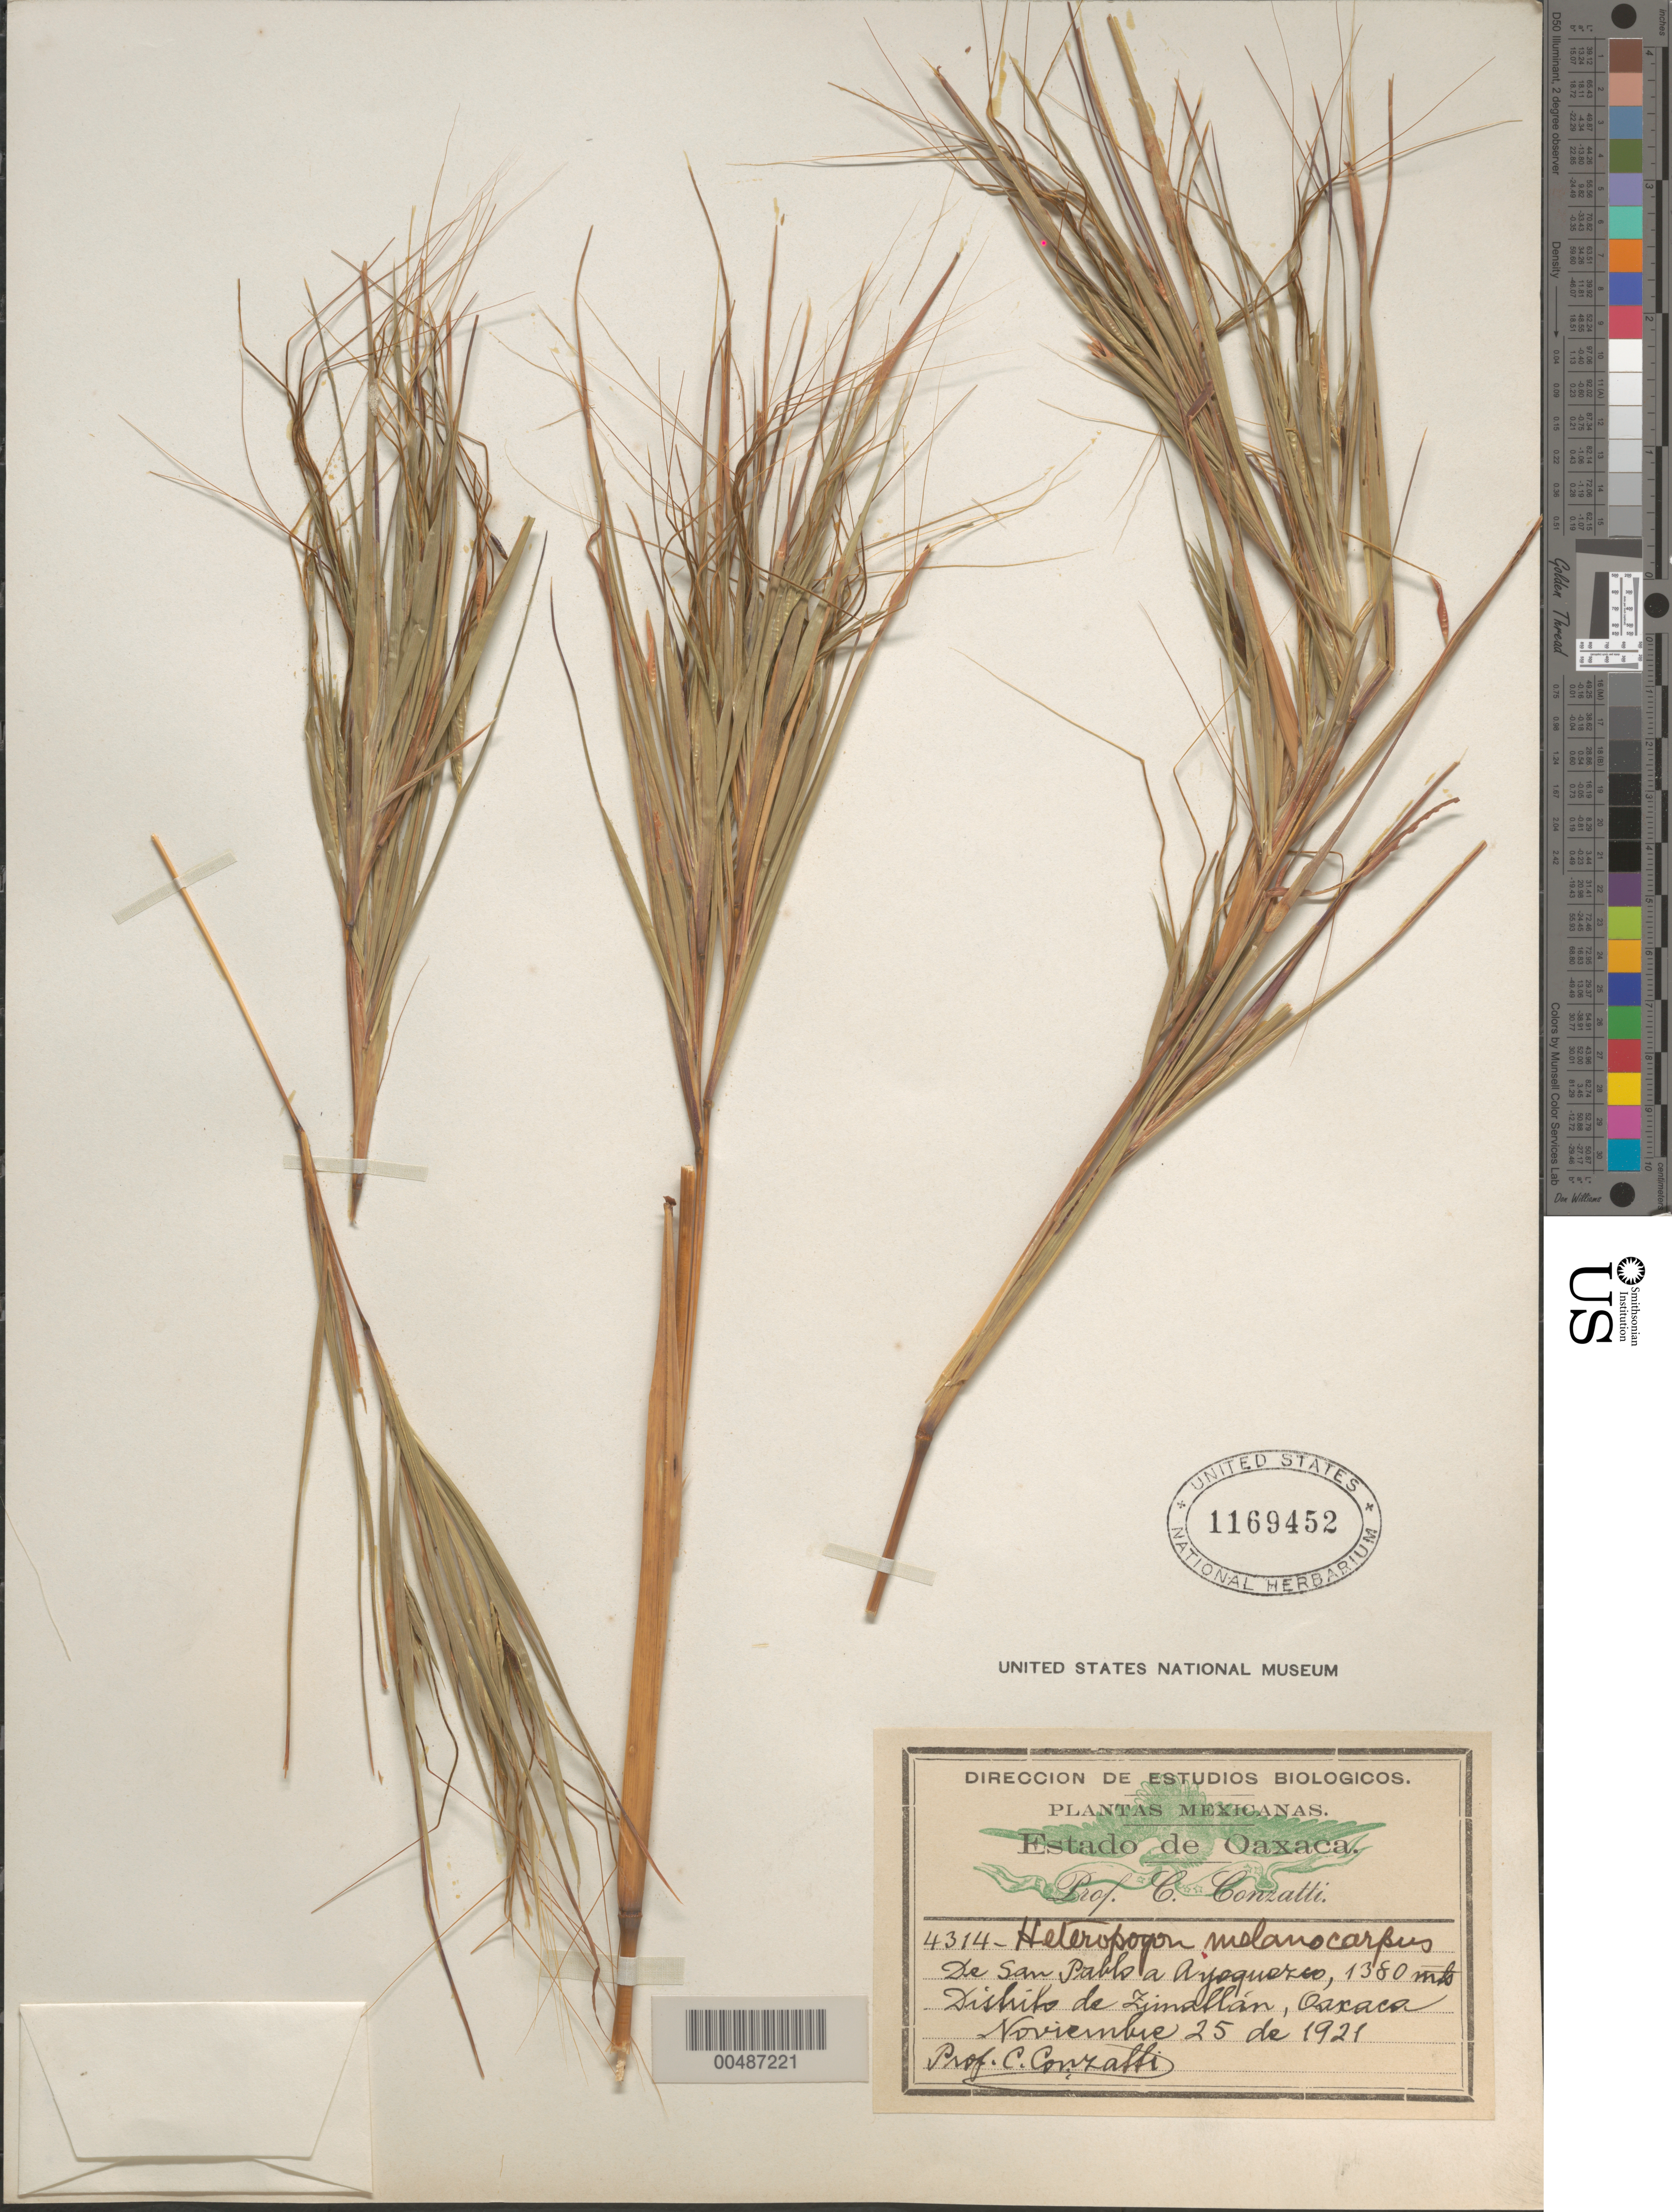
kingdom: Plantae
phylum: Tracheophyta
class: Liliopsida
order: Poales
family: Poaceae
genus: Heteropogon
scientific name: Heteropogon melanocarpus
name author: (Elliott) Benth.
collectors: C. Conzatti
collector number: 4314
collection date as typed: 25 Nov 1921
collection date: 1921-11-25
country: Mexico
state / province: Oaxaca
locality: De San Pablo a Ayoquzco, Dist de Zimallán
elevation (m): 1380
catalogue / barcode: US 1169452